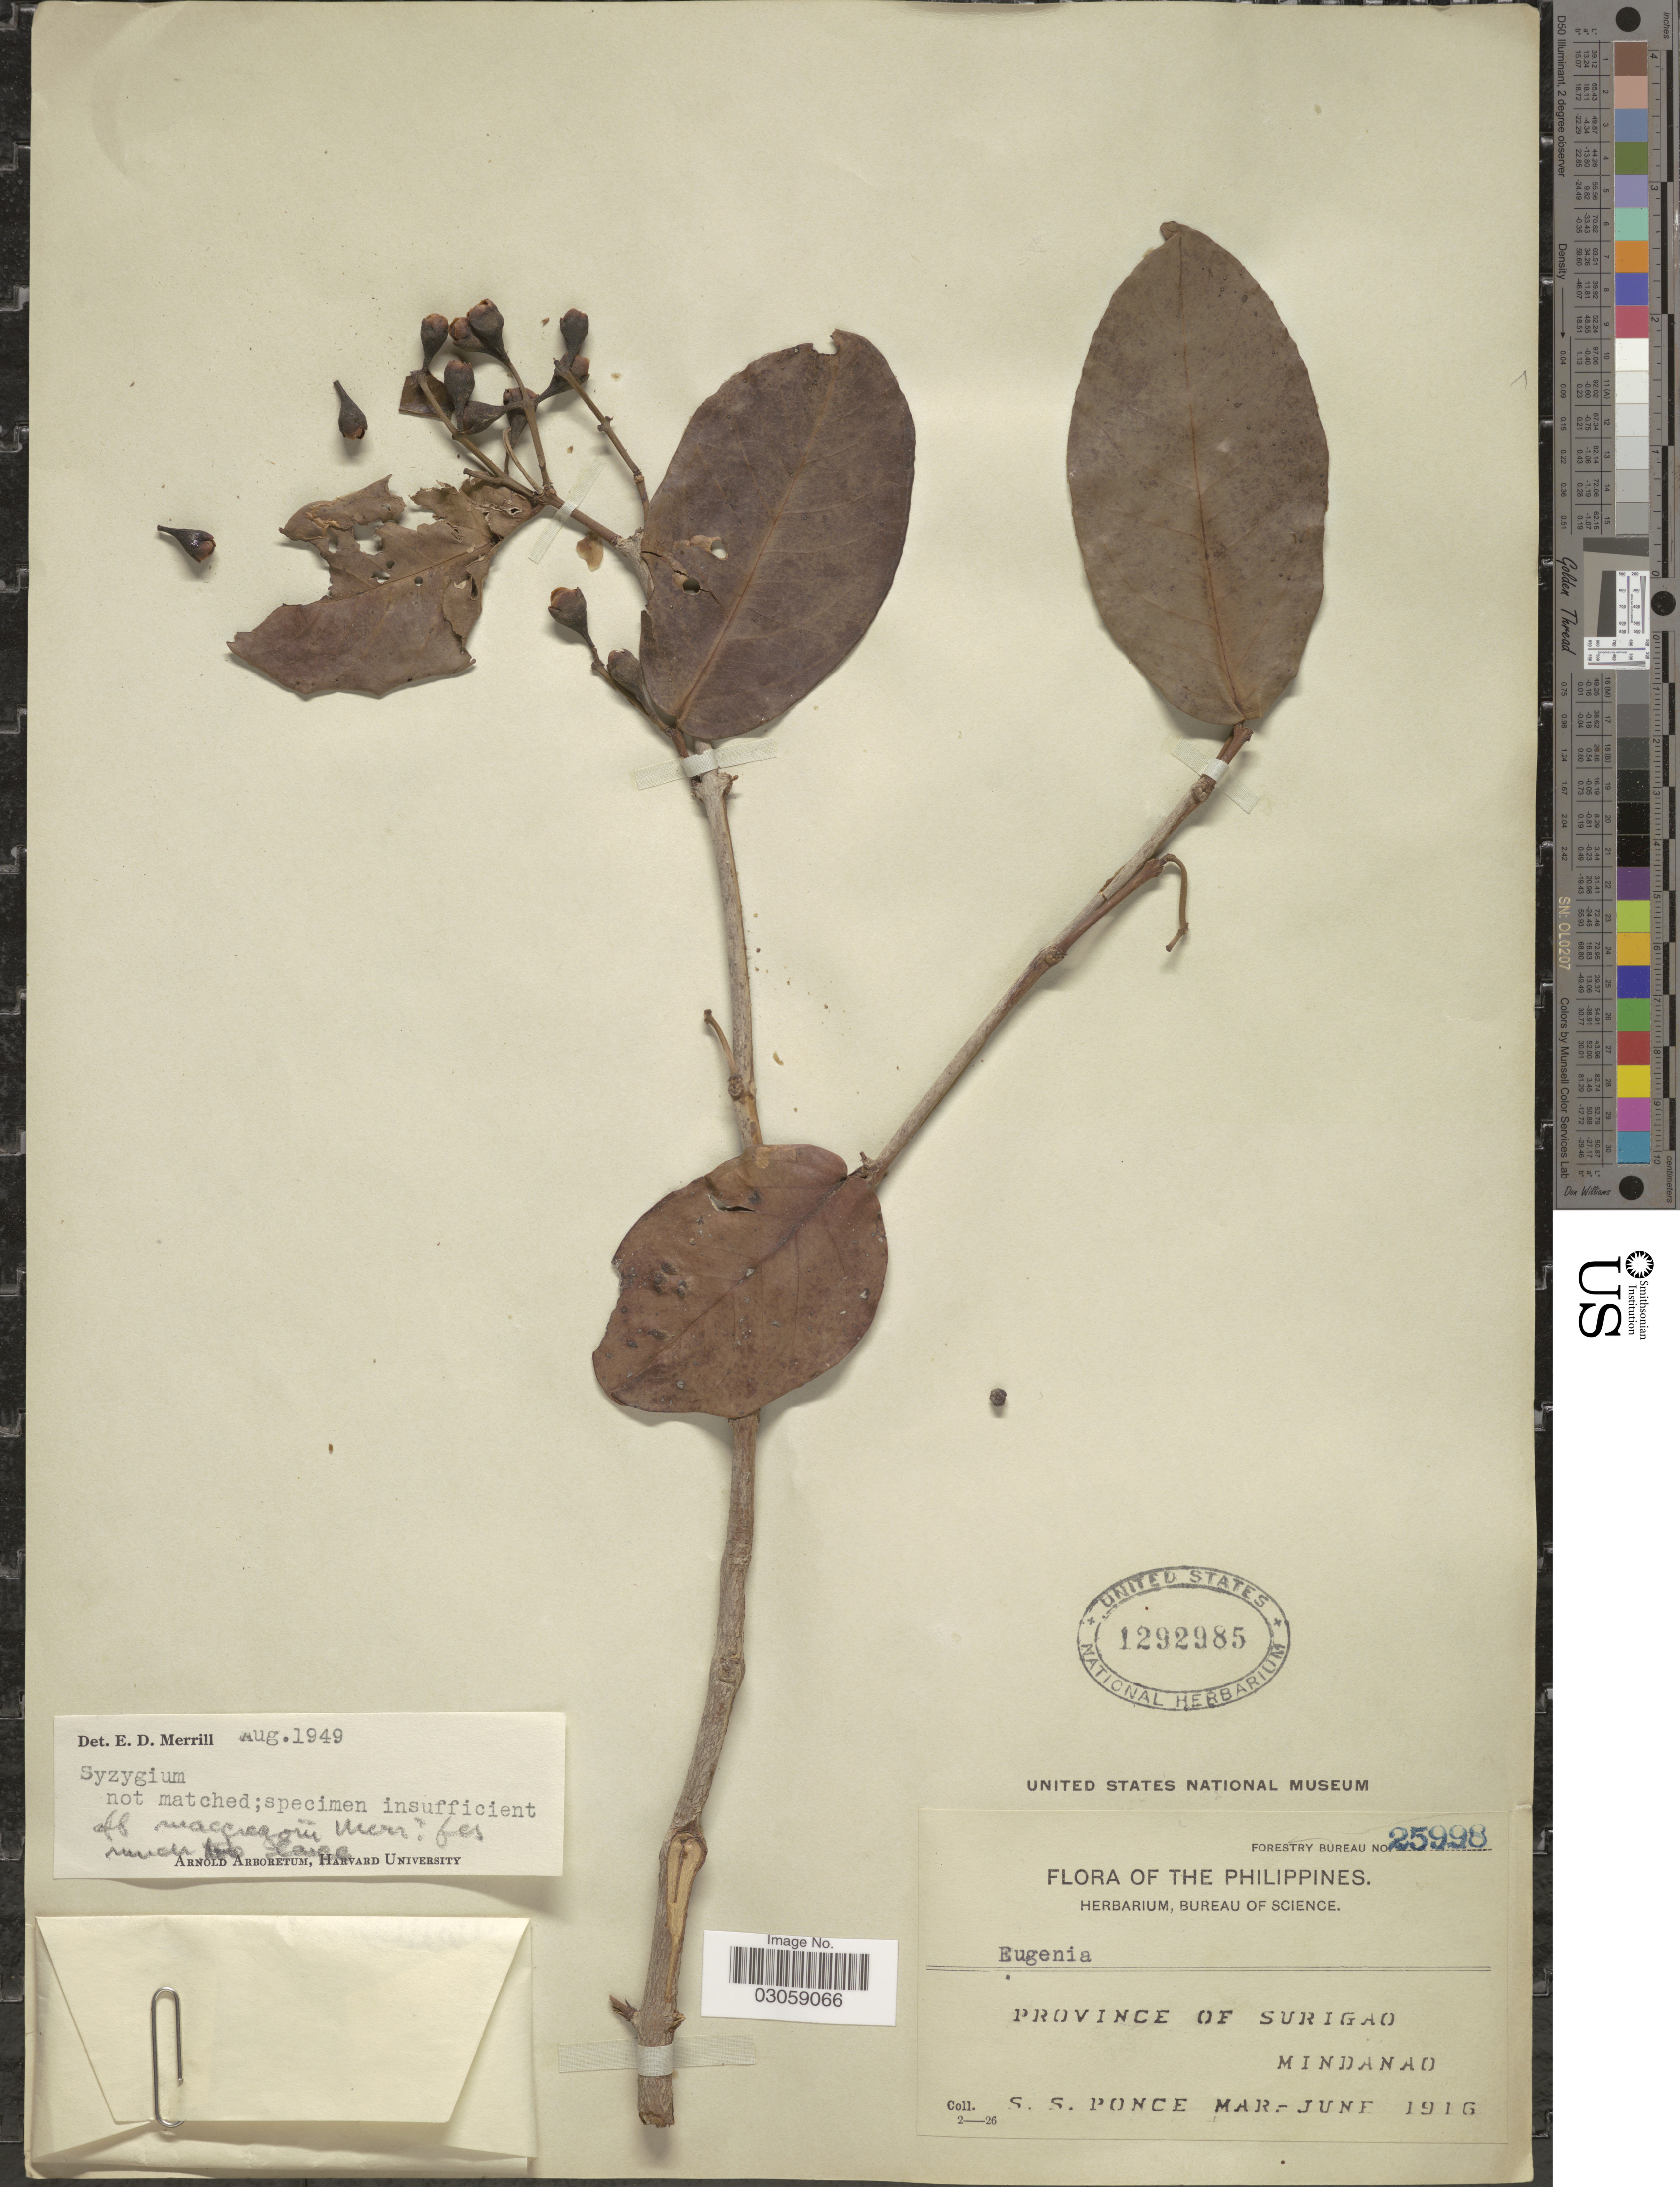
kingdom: Plantae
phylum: Tracheophyta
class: Magnoliopsida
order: Myrtales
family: Myrtaceae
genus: Syzygium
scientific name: Syzygium sp.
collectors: S. Ponce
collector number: Forestry Bureau 25998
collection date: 1916-03/1916-06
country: Philippines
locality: Province of Surigao, Mindanao.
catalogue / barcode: US 1292985